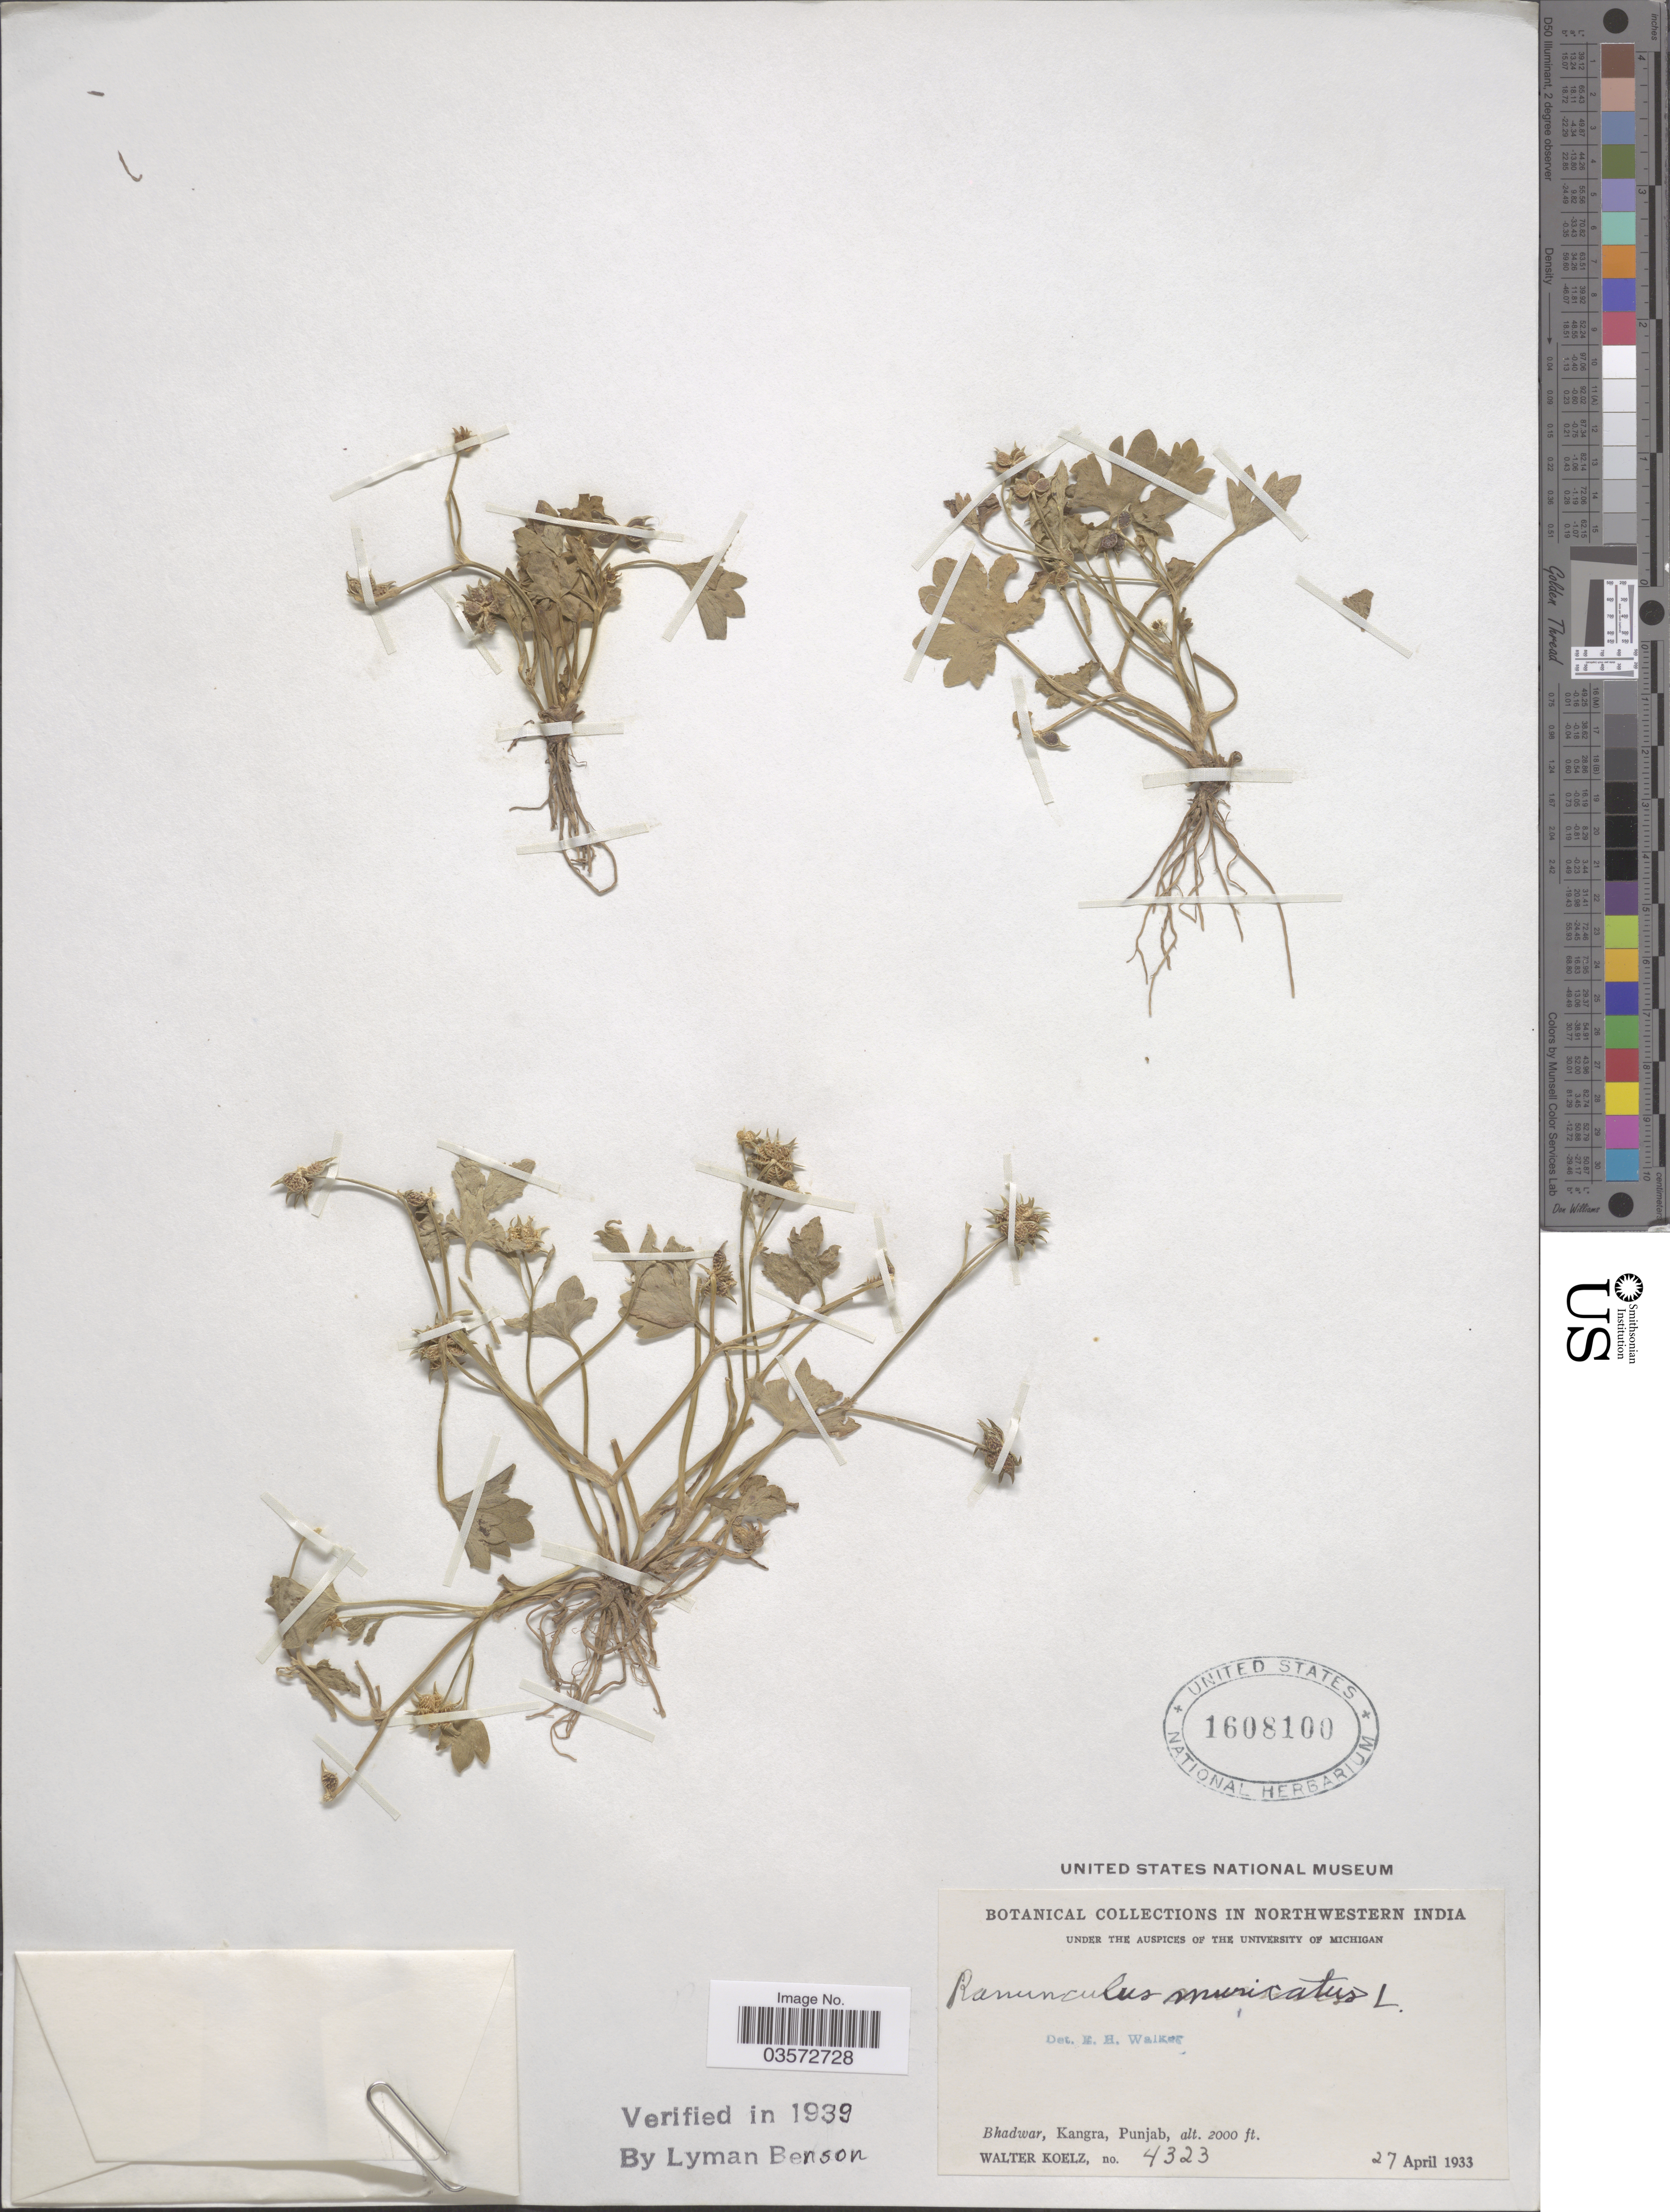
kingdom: Plantae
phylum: Tracheophyta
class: Magnoliopsida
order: Ranunculales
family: Ranunculaceae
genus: Ranunculus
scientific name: Ranunculus muricatus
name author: L.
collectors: W. N. Koelz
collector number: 4323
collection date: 1933-04-27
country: India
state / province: Punjab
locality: In Northwestern India. Bhadwar, Kangra.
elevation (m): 610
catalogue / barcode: US 1608100